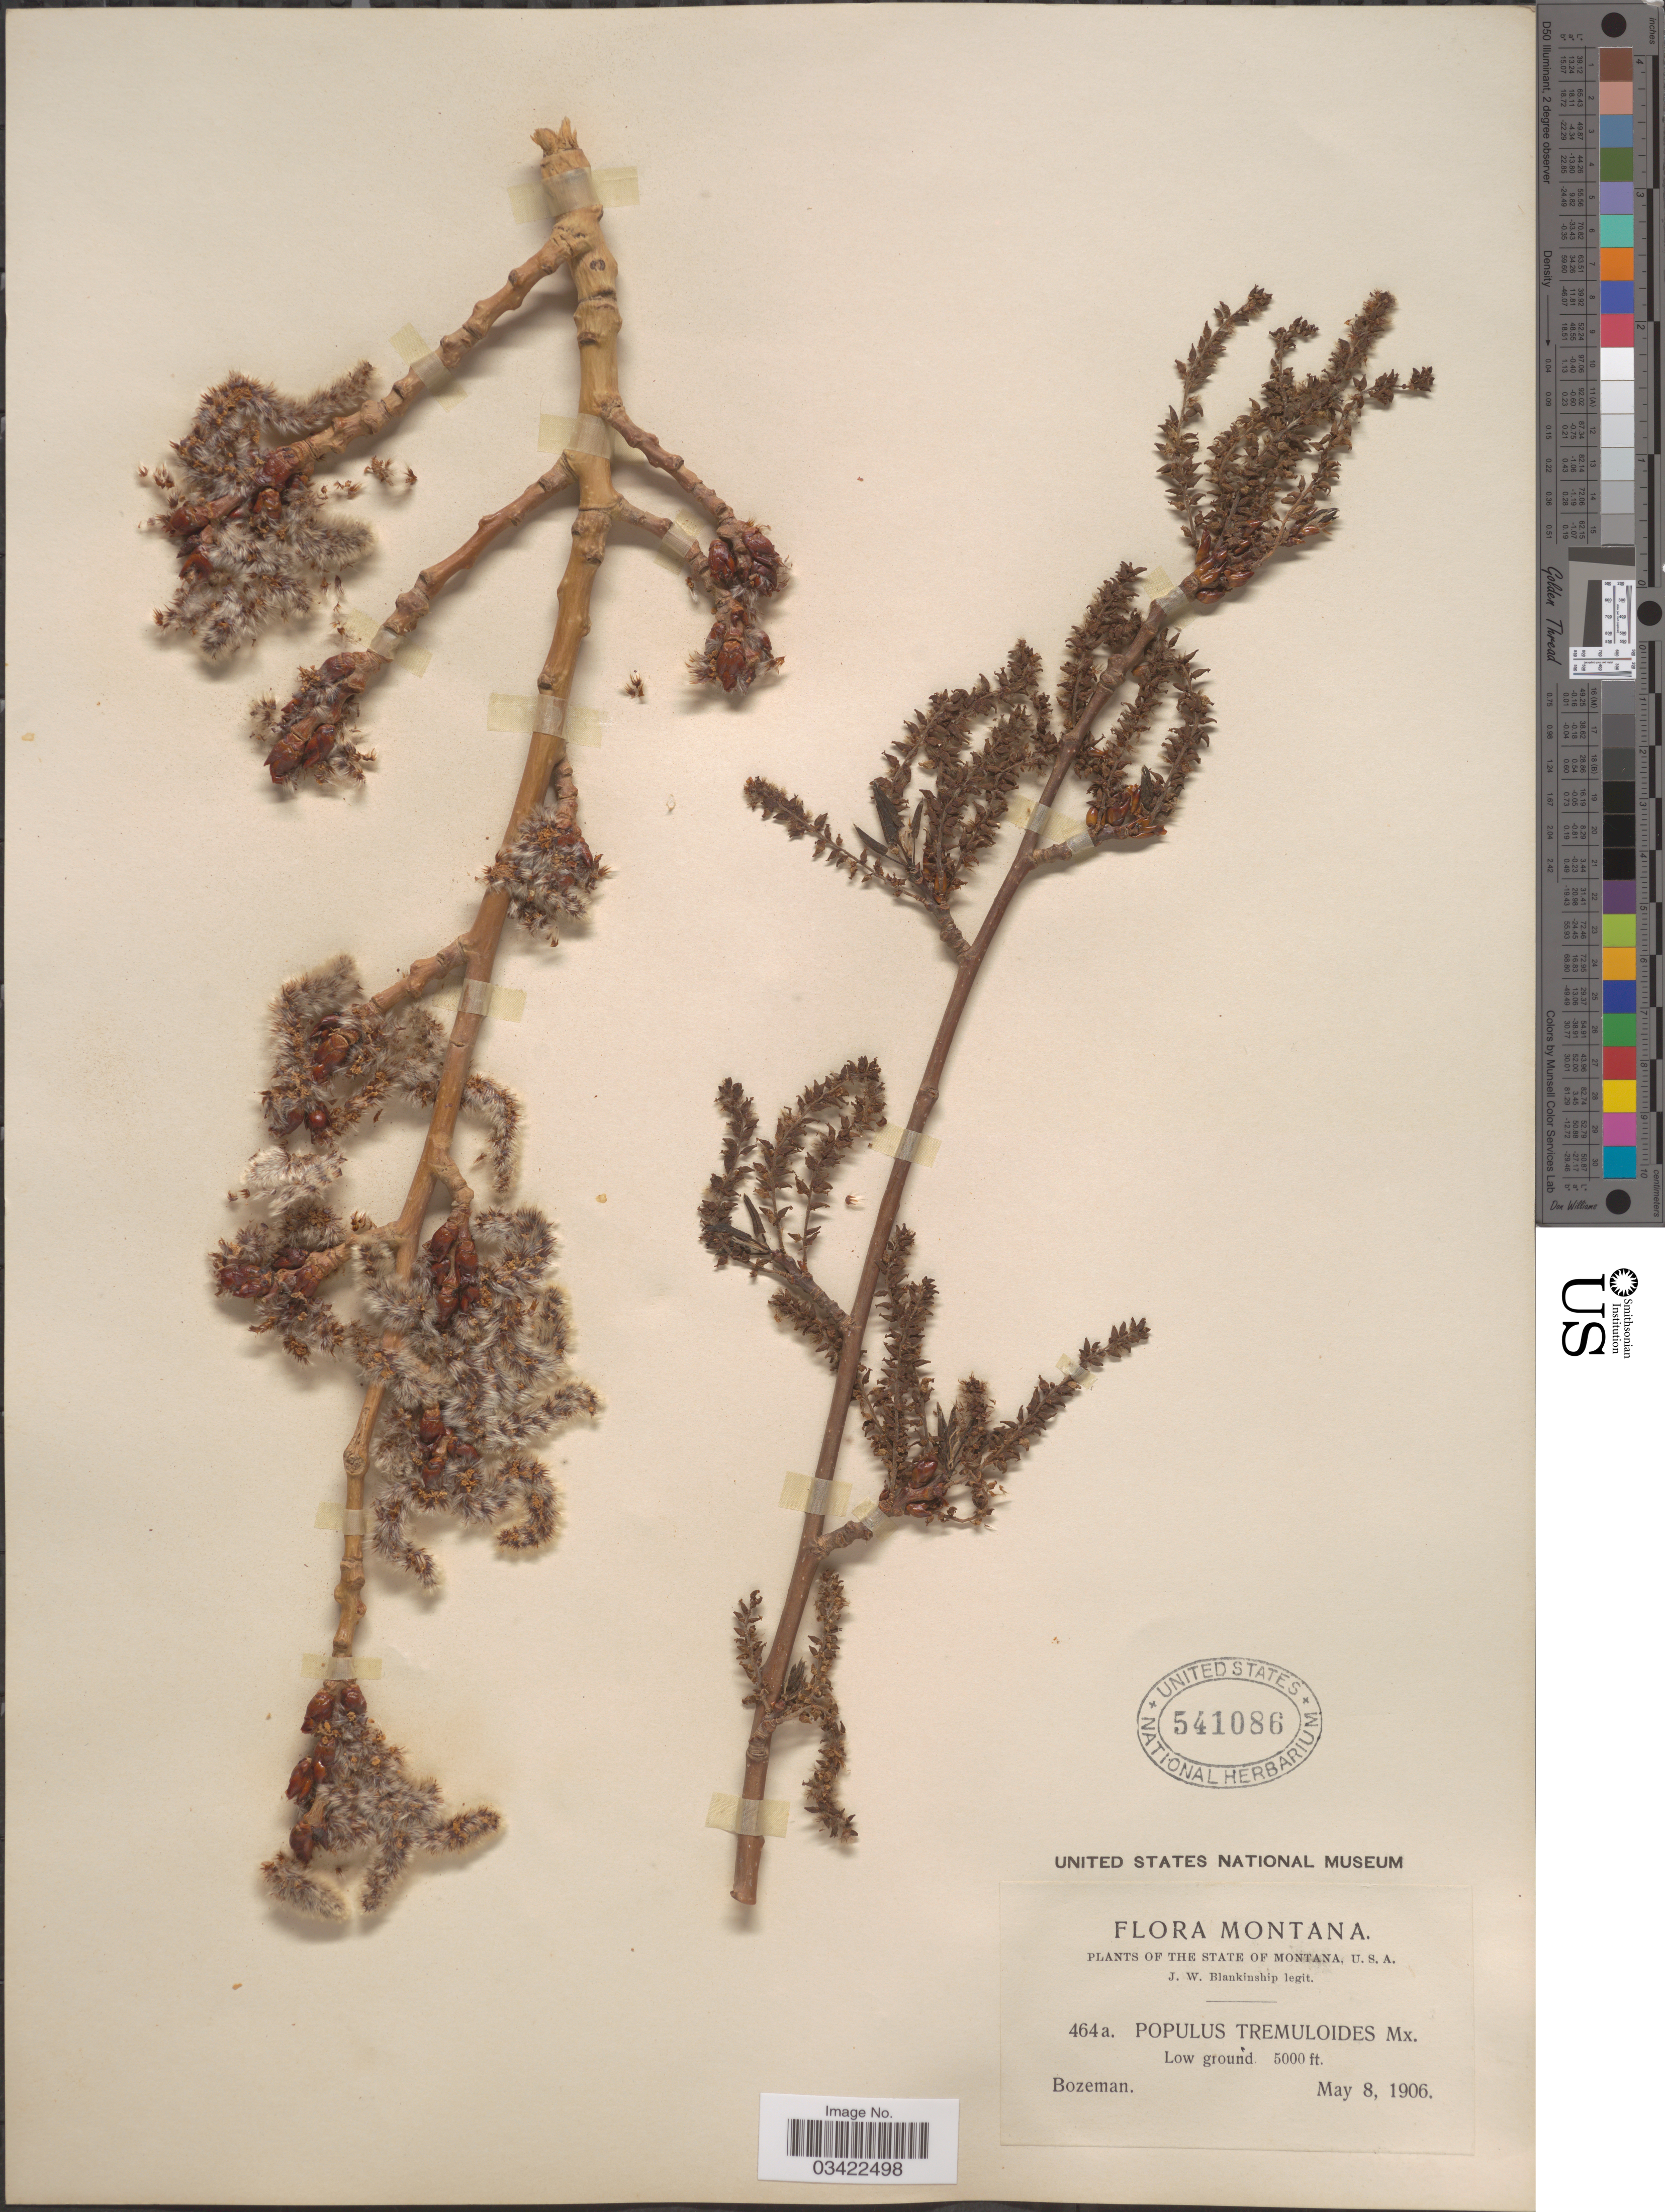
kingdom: Plantae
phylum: Tracheophyta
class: Magnoliopsida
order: Malpighiales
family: Salicaceae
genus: Populus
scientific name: Populus tremuloides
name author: Michx.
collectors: J. W. Blankinship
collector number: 464a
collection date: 1906-05-08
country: United States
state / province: Montana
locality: Low ground, Bozeman.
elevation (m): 1524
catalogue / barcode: US 541086